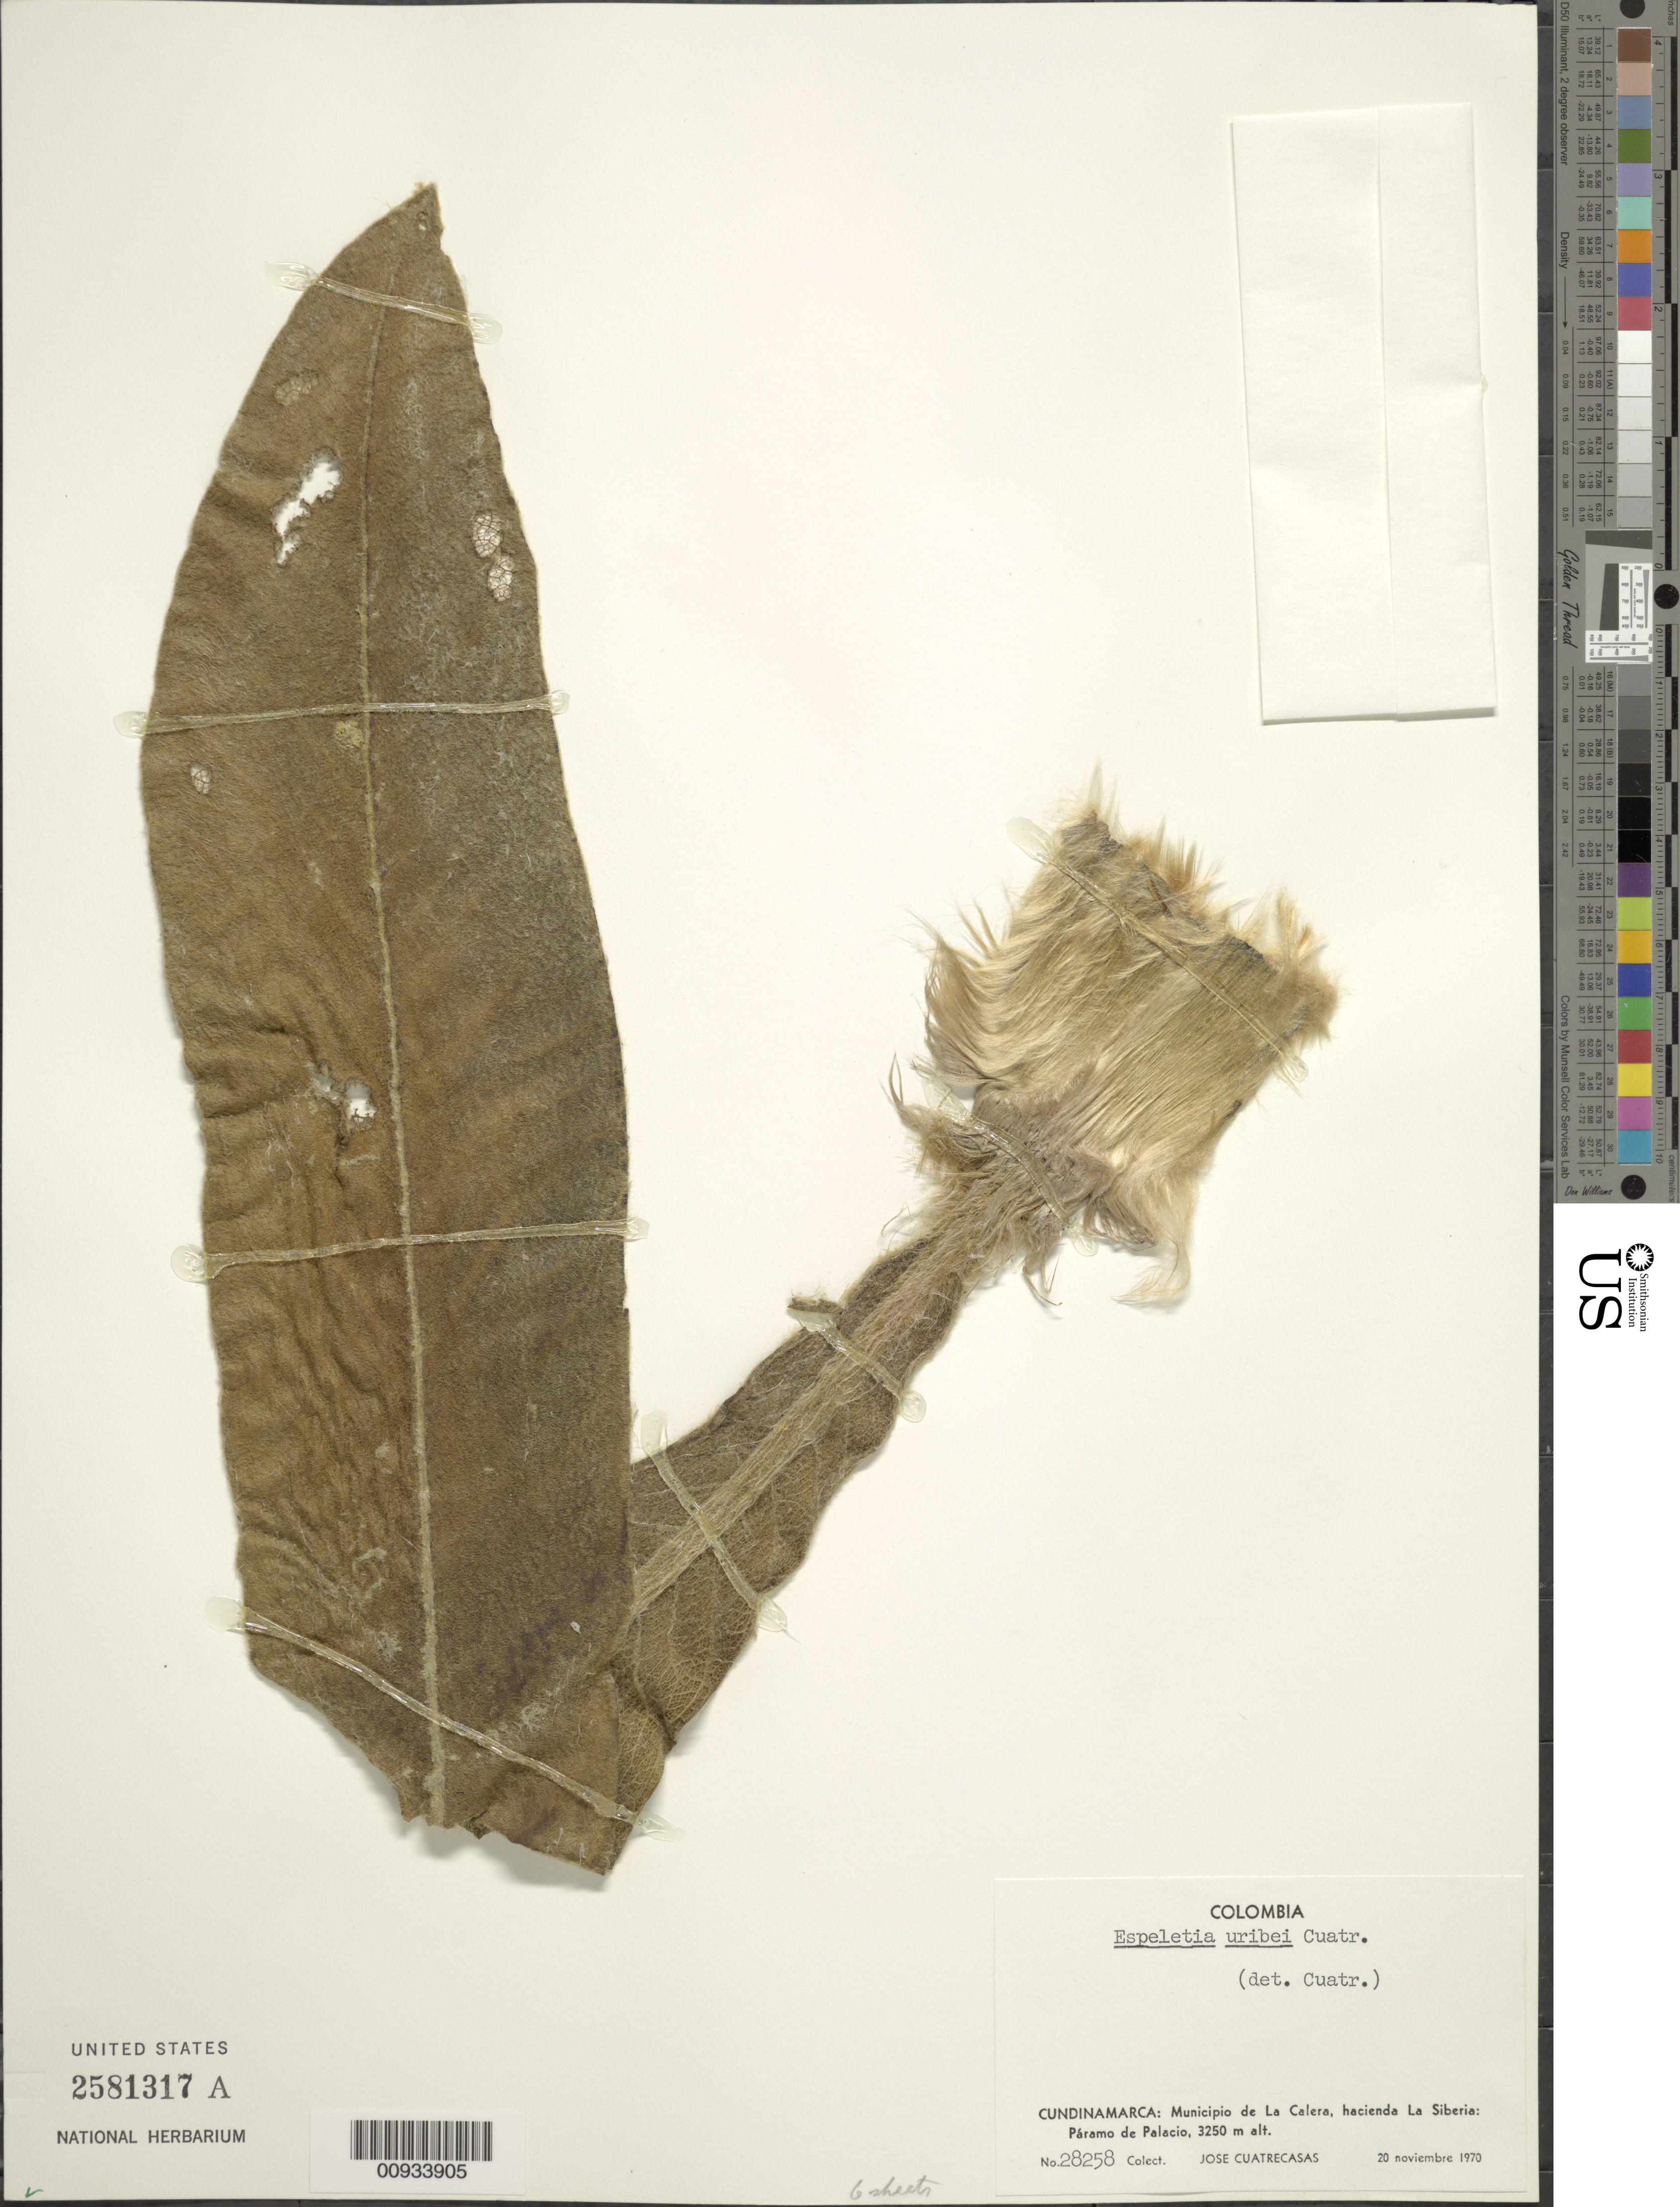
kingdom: Plantae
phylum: Tracheophyta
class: Magnoliopsida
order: Asterales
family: Asteraceae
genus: Espeletia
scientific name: Espeletia uribei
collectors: J. Cuatrecasas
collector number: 28258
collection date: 1970-11-20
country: Colombia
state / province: Cundinamarca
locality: Municipio de La Calera, hacienda La Siberia, Paramo de Palacio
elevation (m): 3250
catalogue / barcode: US 2581317A